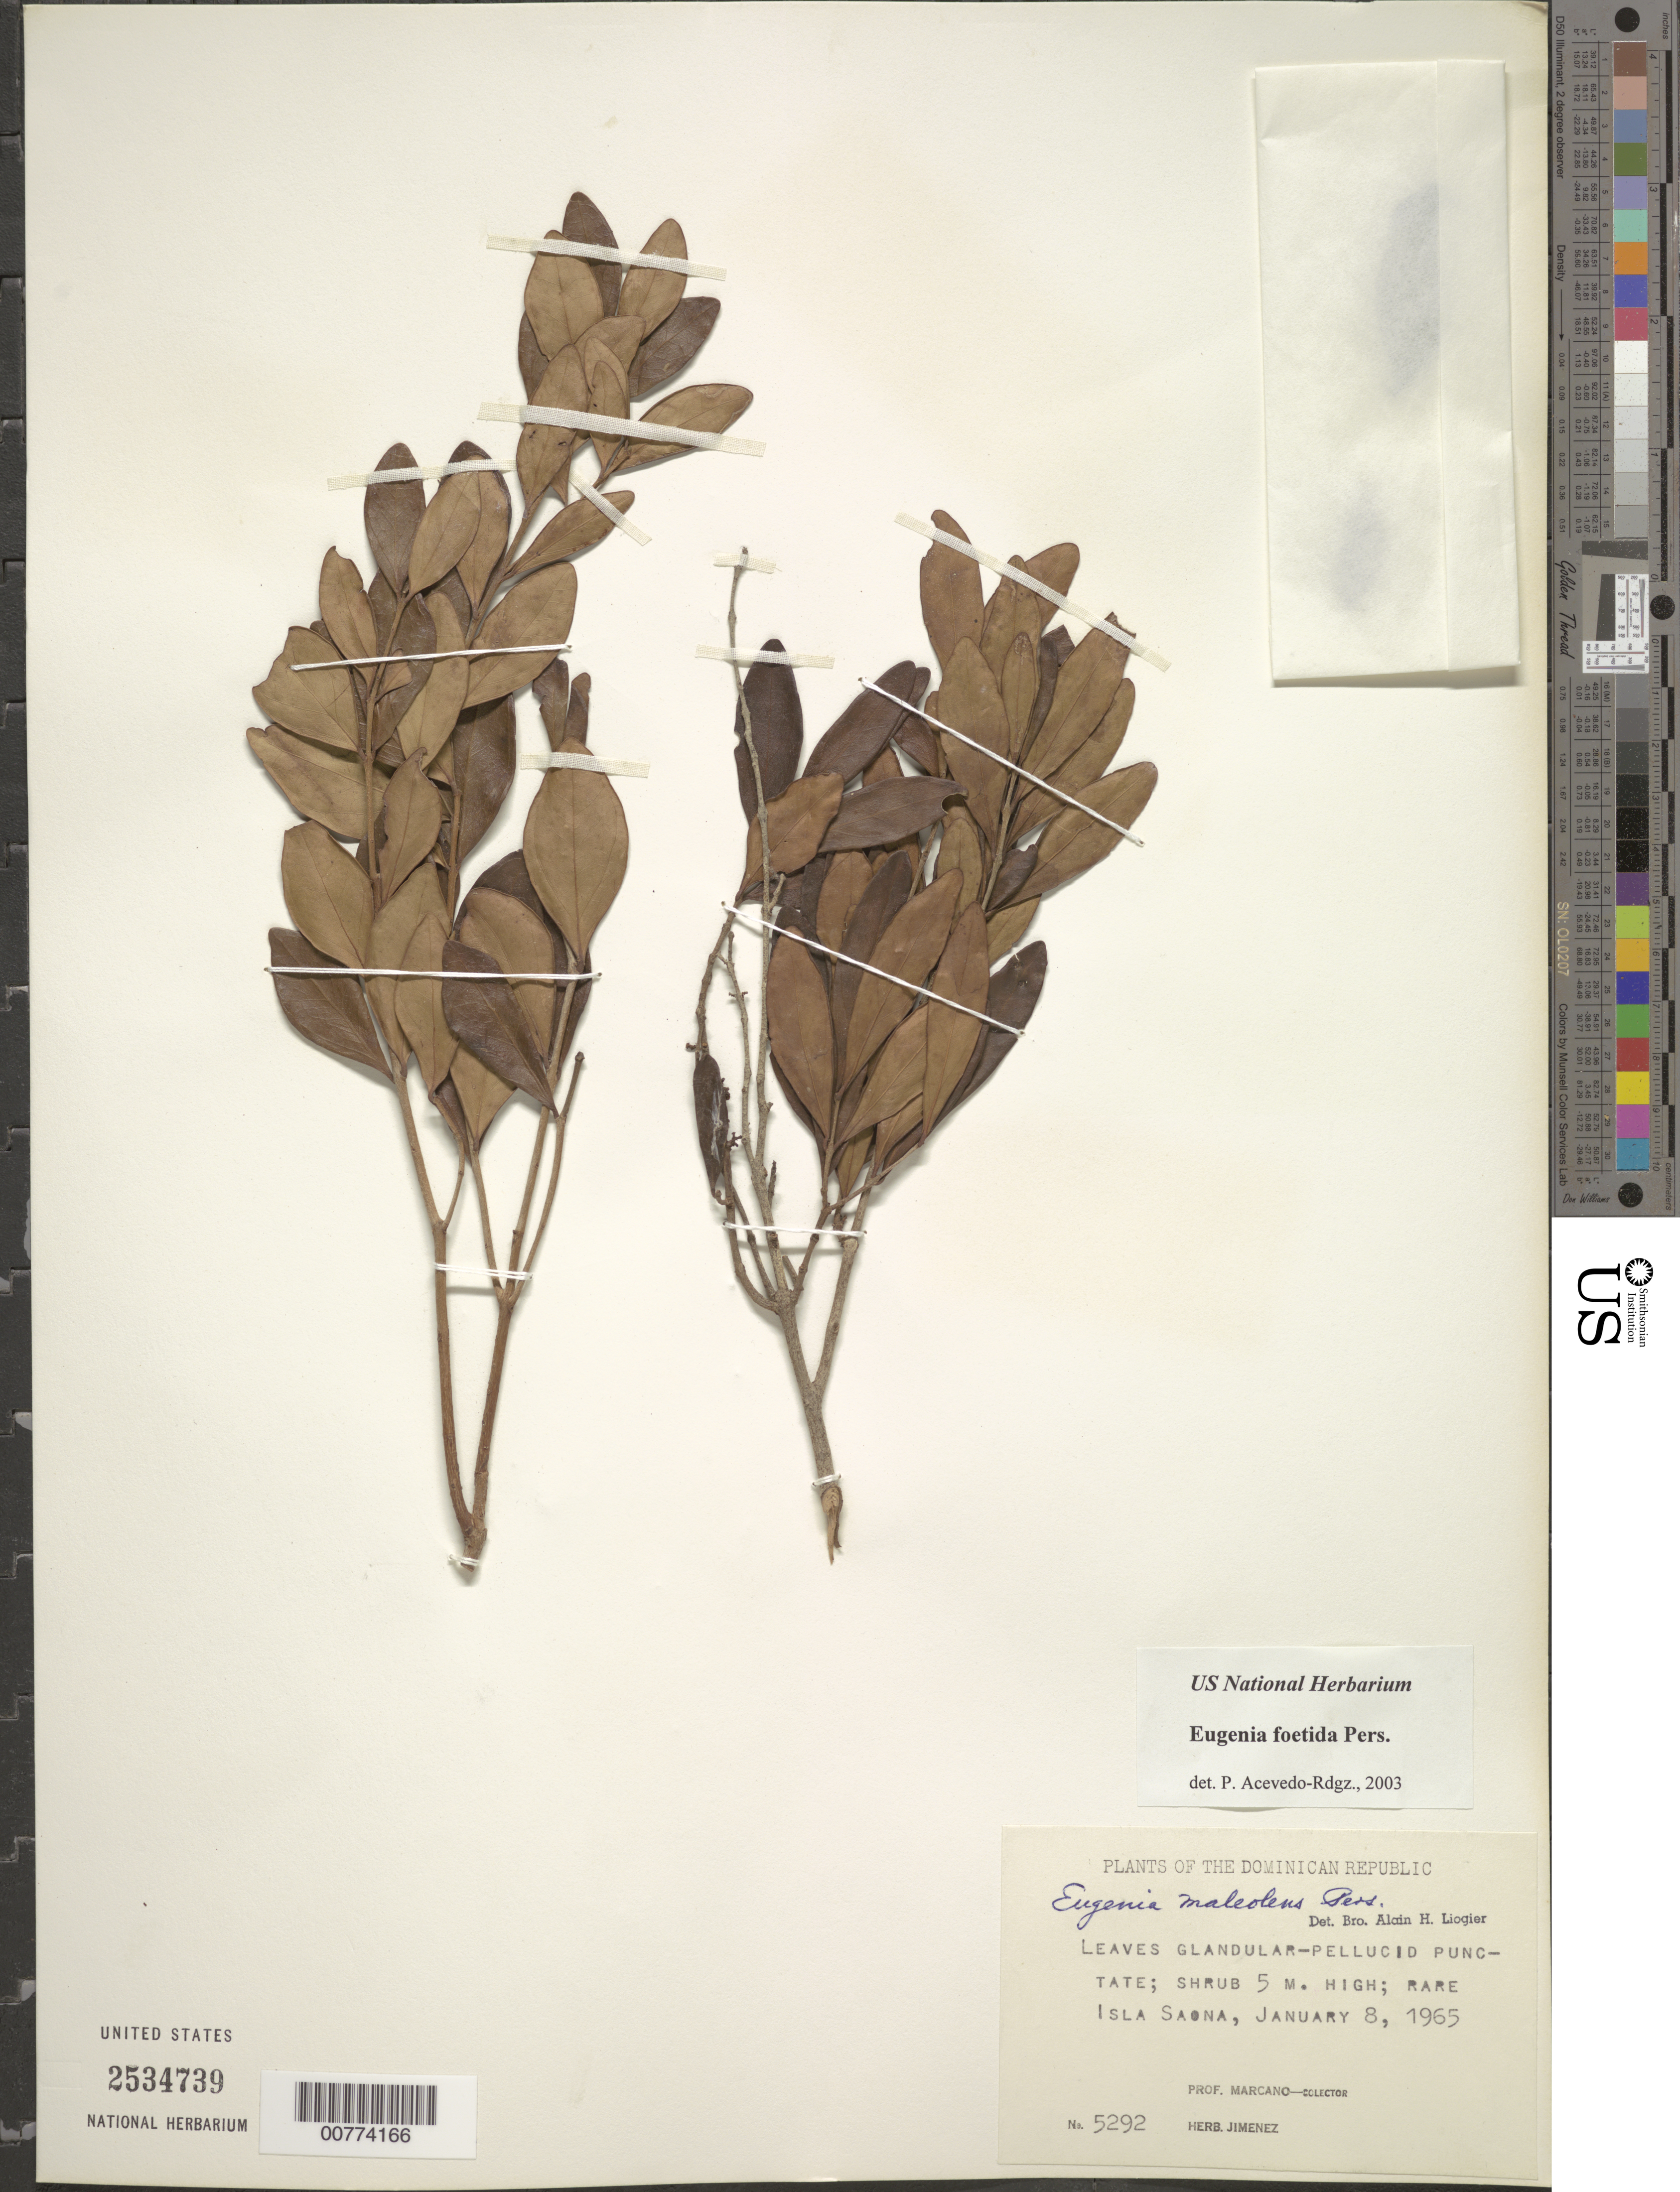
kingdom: Plantae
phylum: Tracheophyta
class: Magnoliopsida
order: Myrtales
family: Myrtaceae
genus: Eugenia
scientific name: Eugenia foetida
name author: Pers.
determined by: Acevedo-Rodríguez, P., (BOT), Smithsonian Institution - National Museum of Natural History (UNITED STATES)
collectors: E. J. Marcano F.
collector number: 5292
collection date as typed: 08 Jan 1965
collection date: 1965-01-08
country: Dominican Republic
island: Hispaniola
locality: Saona Island.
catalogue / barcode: US 2534739